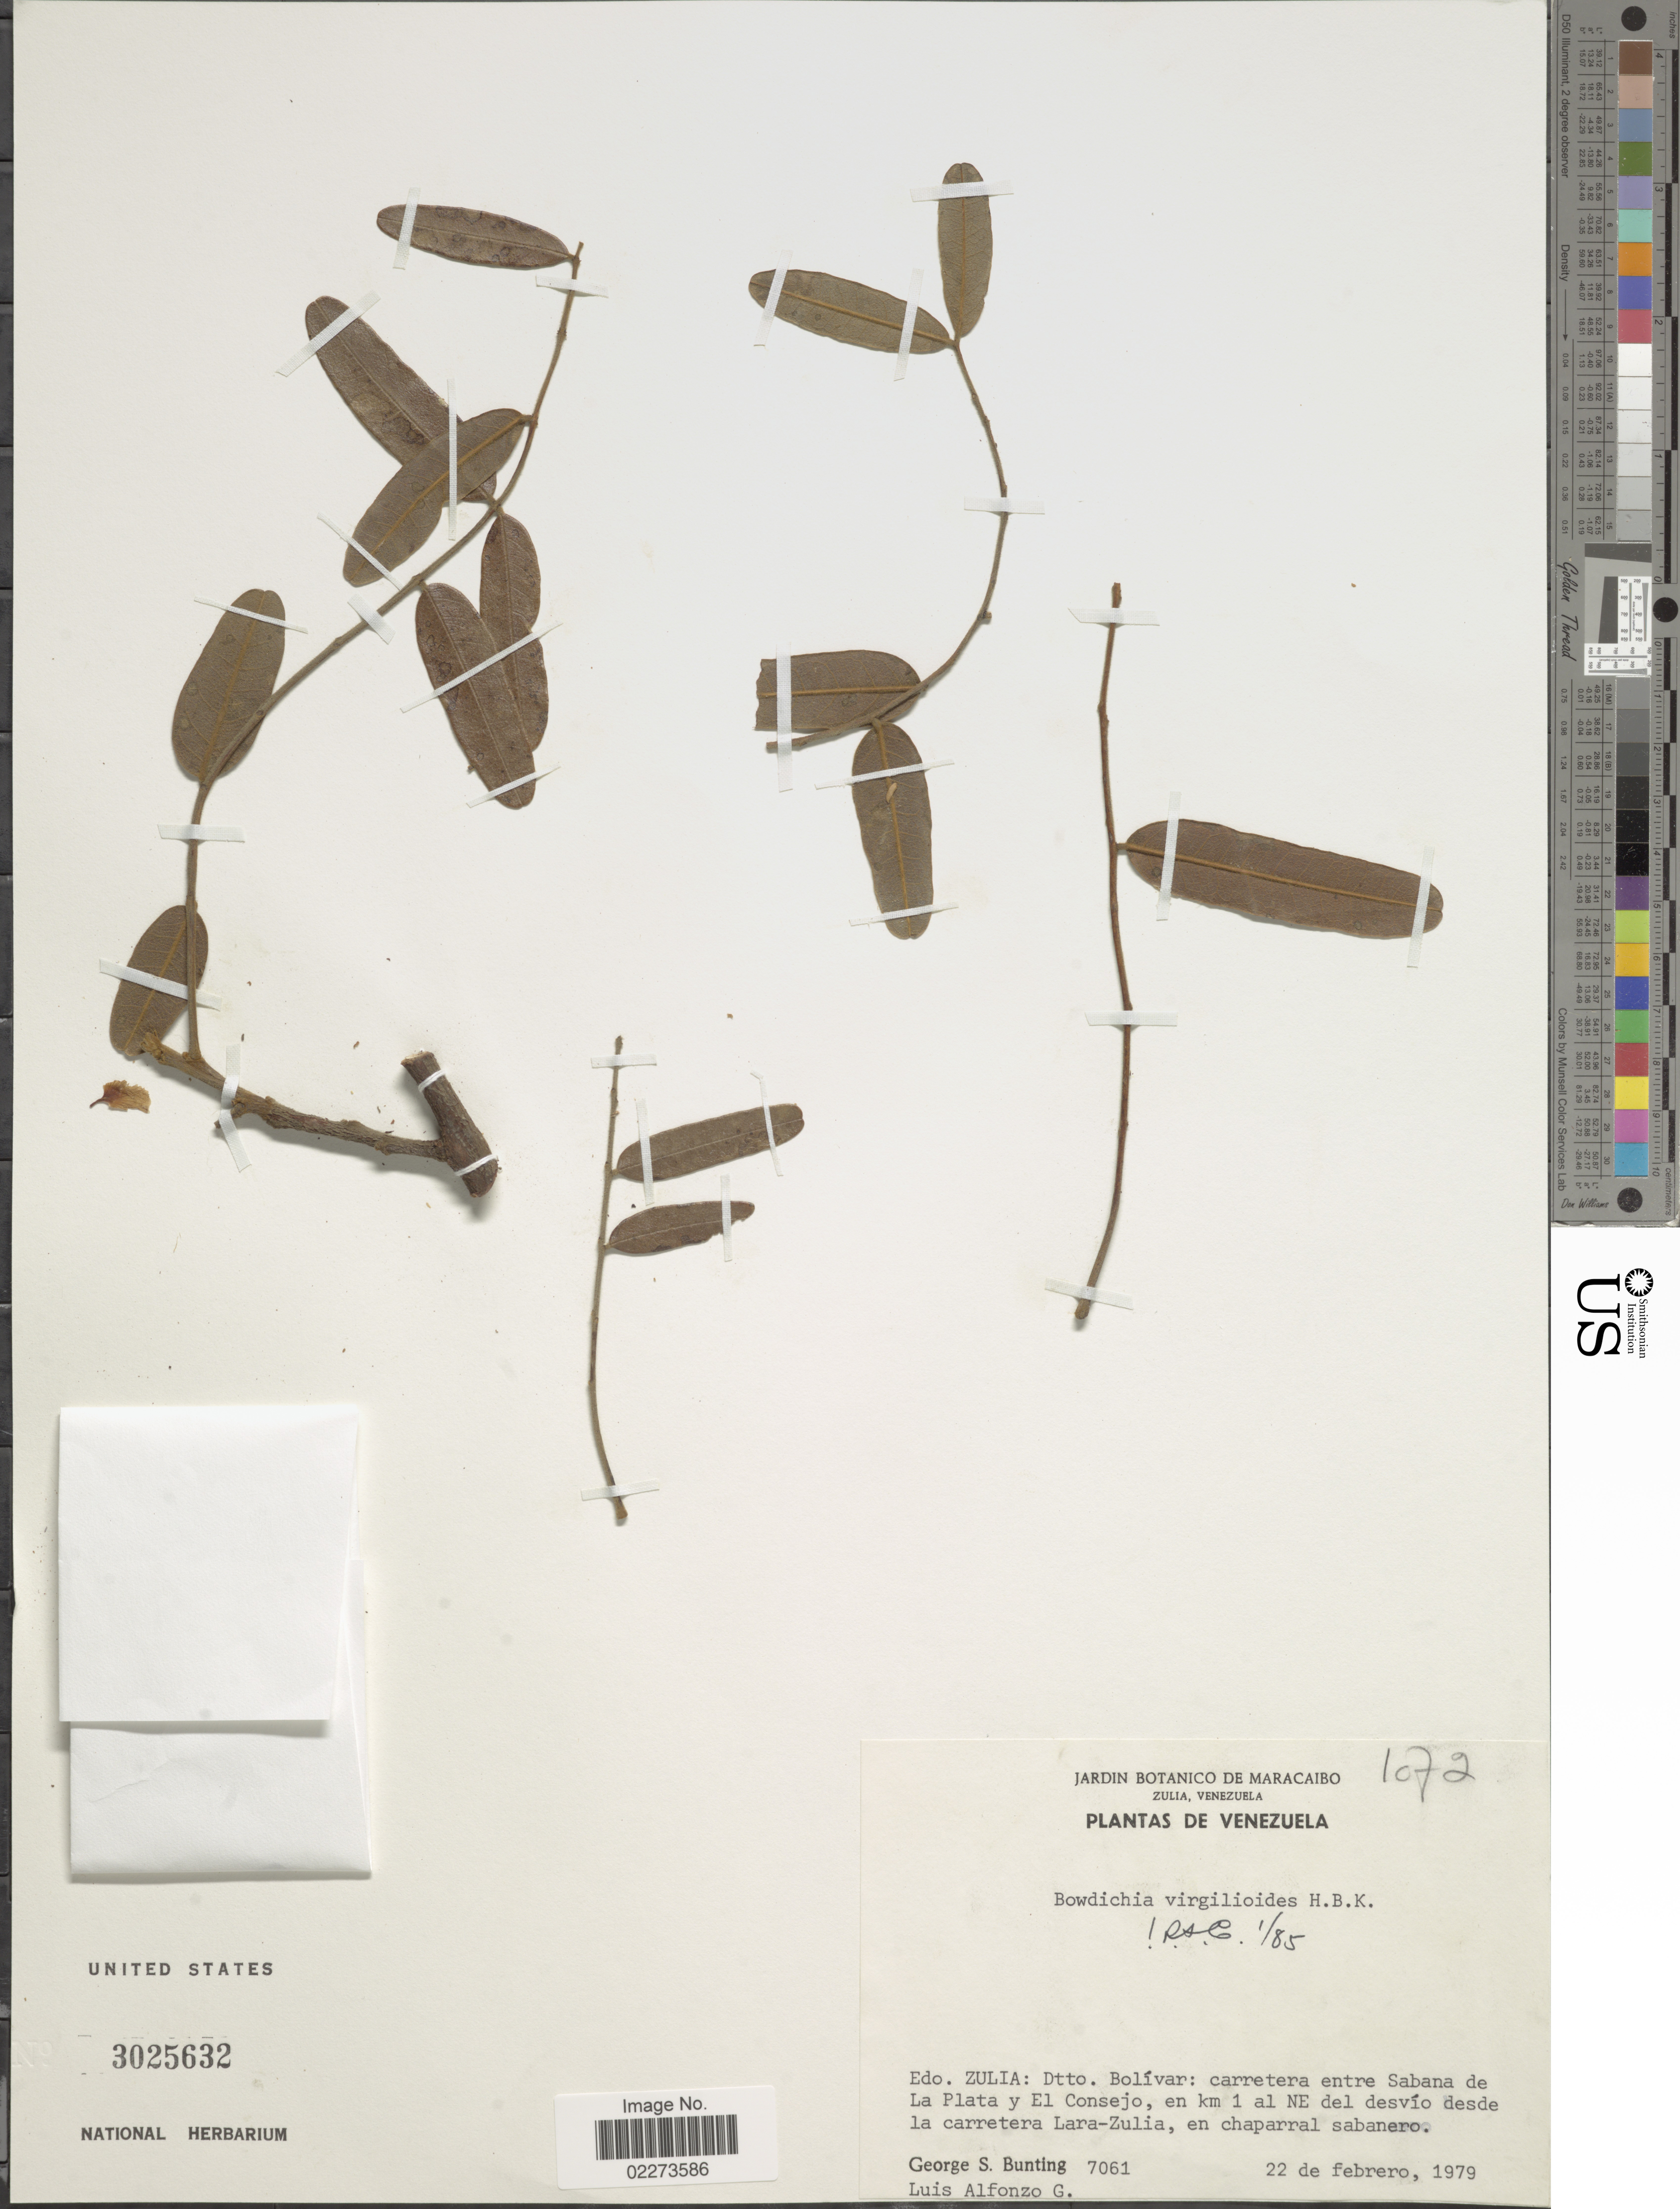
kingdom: Plantae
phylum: Tracheophyta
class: Magnoliopsida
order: Fabales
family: Fabaceae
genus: Bowdichia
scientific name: Bowdichia virgilioides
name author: Kunth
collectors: G. S. Bunting & L. Alfonzo G.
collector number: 7061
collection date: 1979-02-22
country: Venezuela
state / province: Zulia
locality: Dtto. Bolivar: carretera entre Sabana de La Plata y El Consejo, en km 1 al NE del desvio desde la carretera Lara-Zuila, en chaparral sabanaero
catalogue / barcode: US 3025632